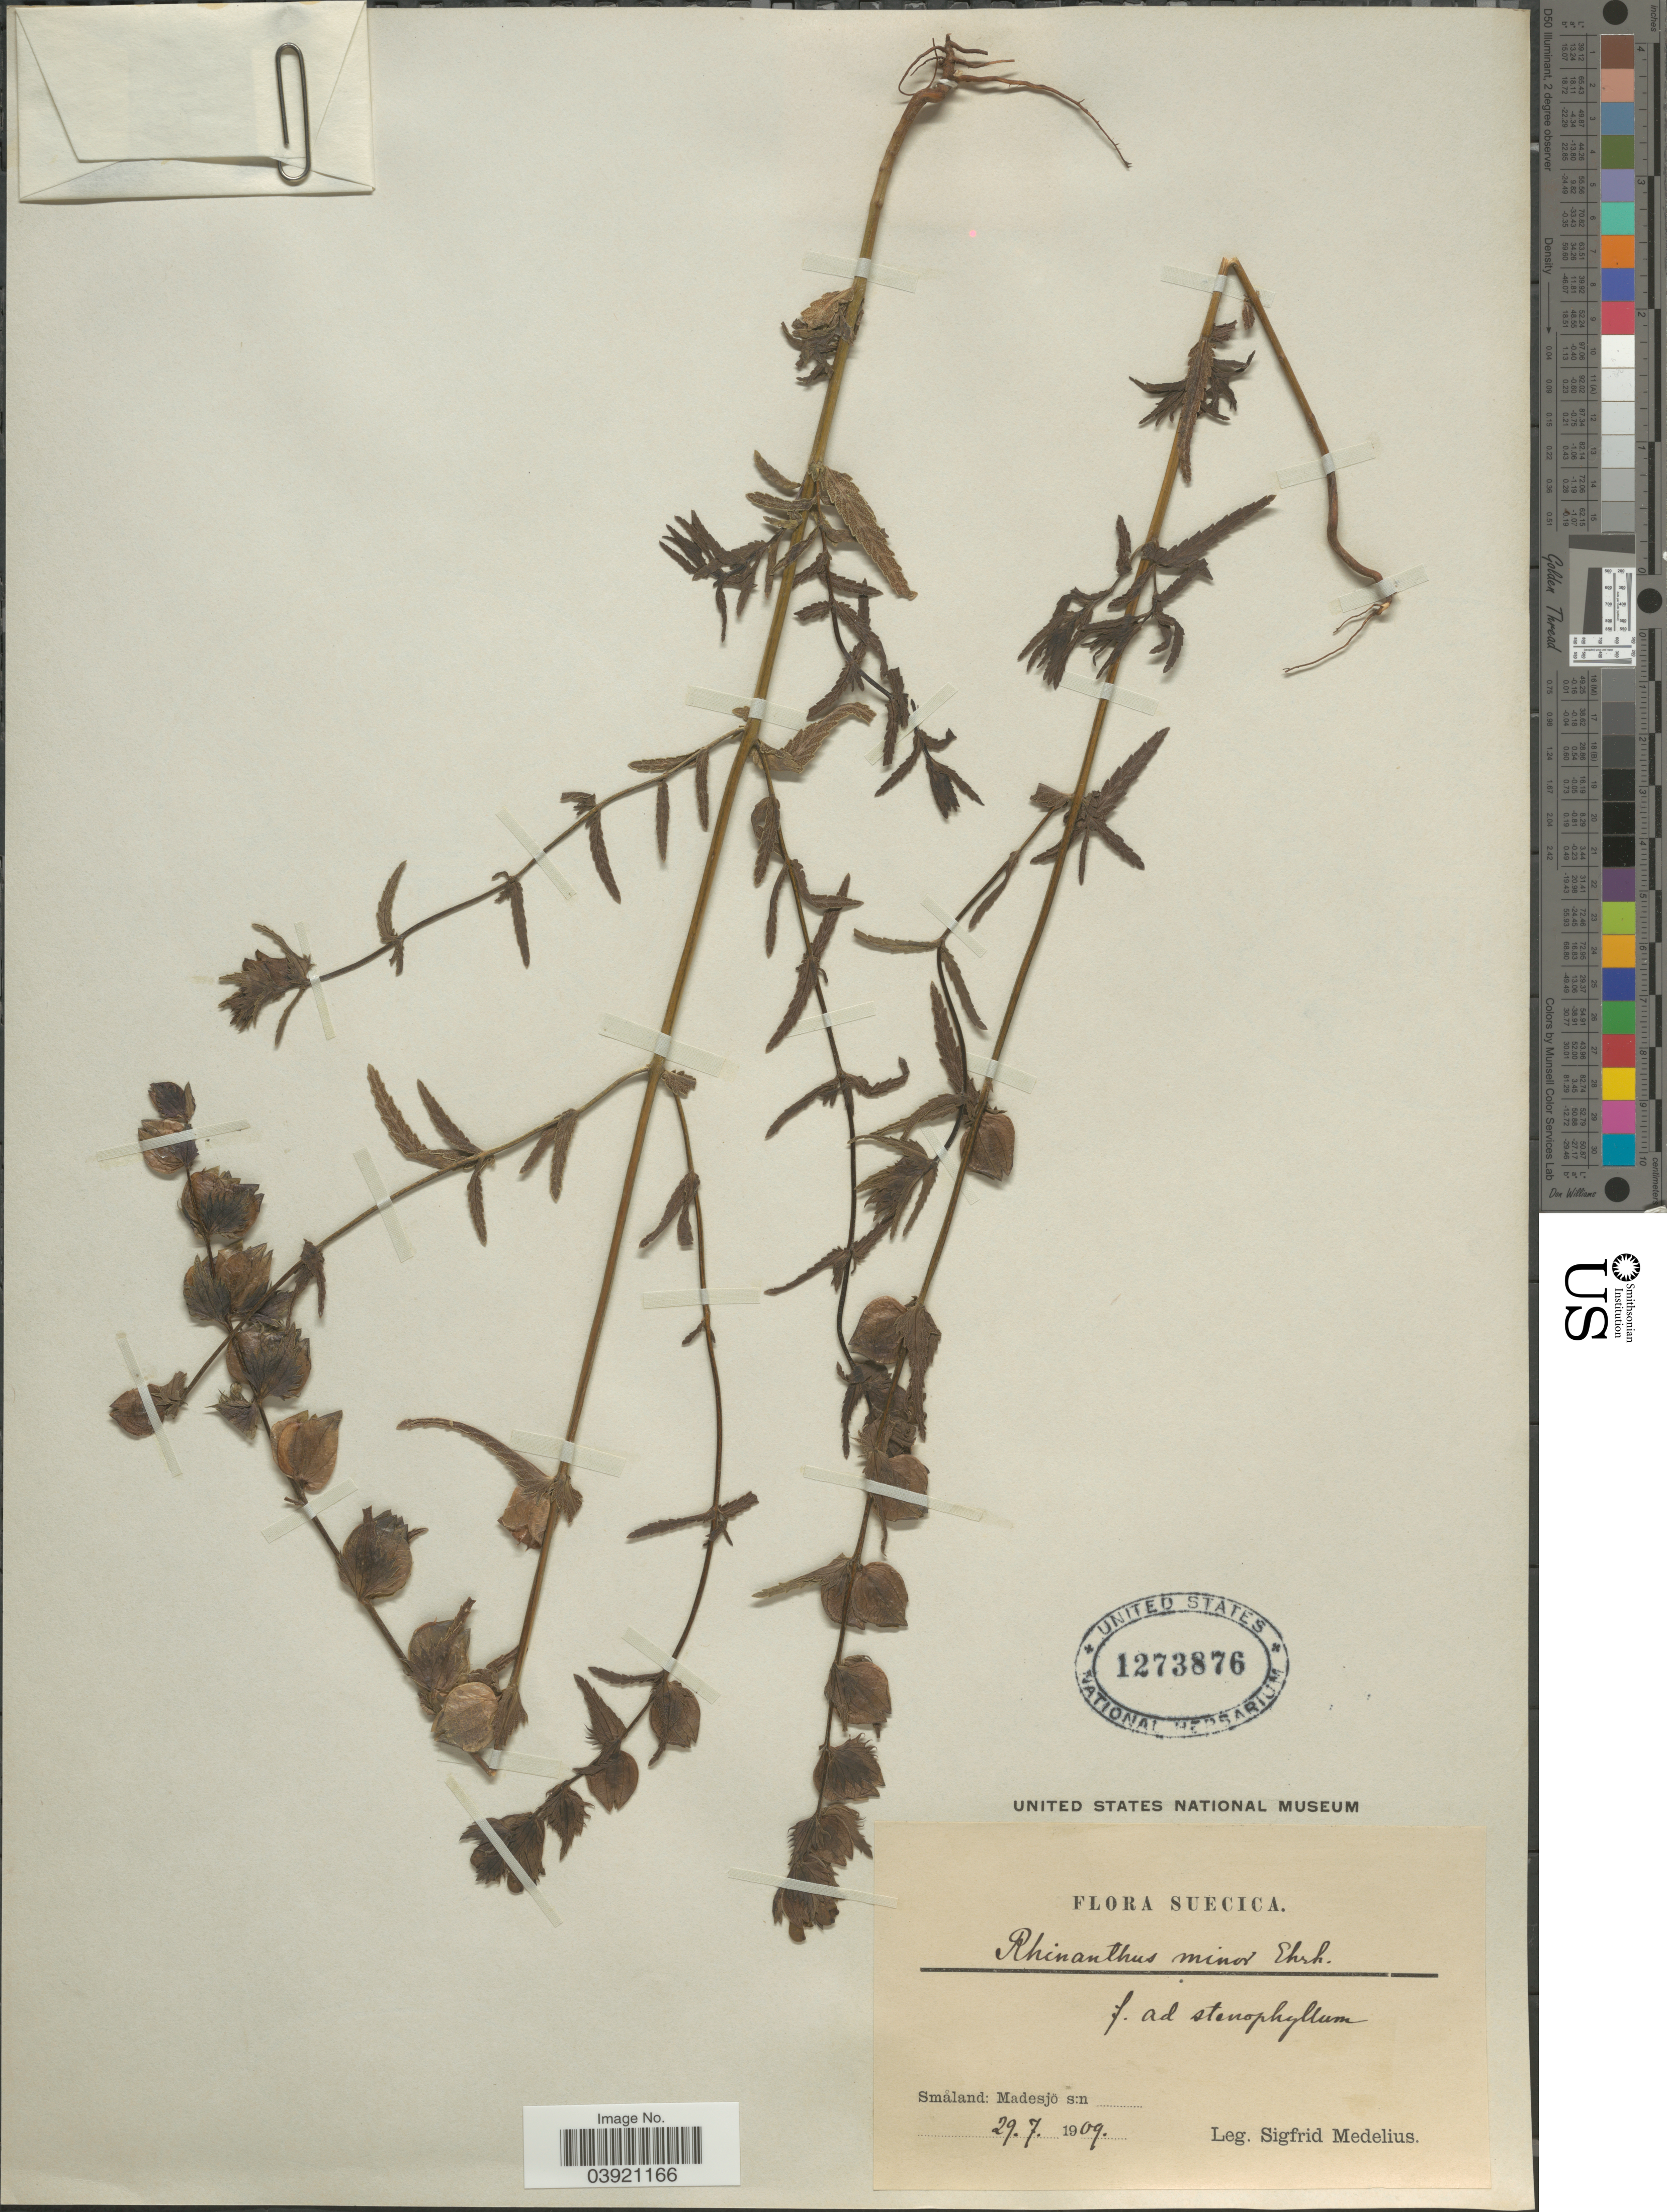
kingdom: Plantae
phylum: Tracheophyta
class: Magnoliopsida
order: Lamiales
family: Orobanchaceae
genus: Rhinanthus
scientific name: Rhinanthus minor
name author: L.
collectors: S. Medelius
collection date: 1909-07-29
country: Sweden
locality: Suecica. Småland: Madesjö s:n.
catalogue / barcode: US 1273876